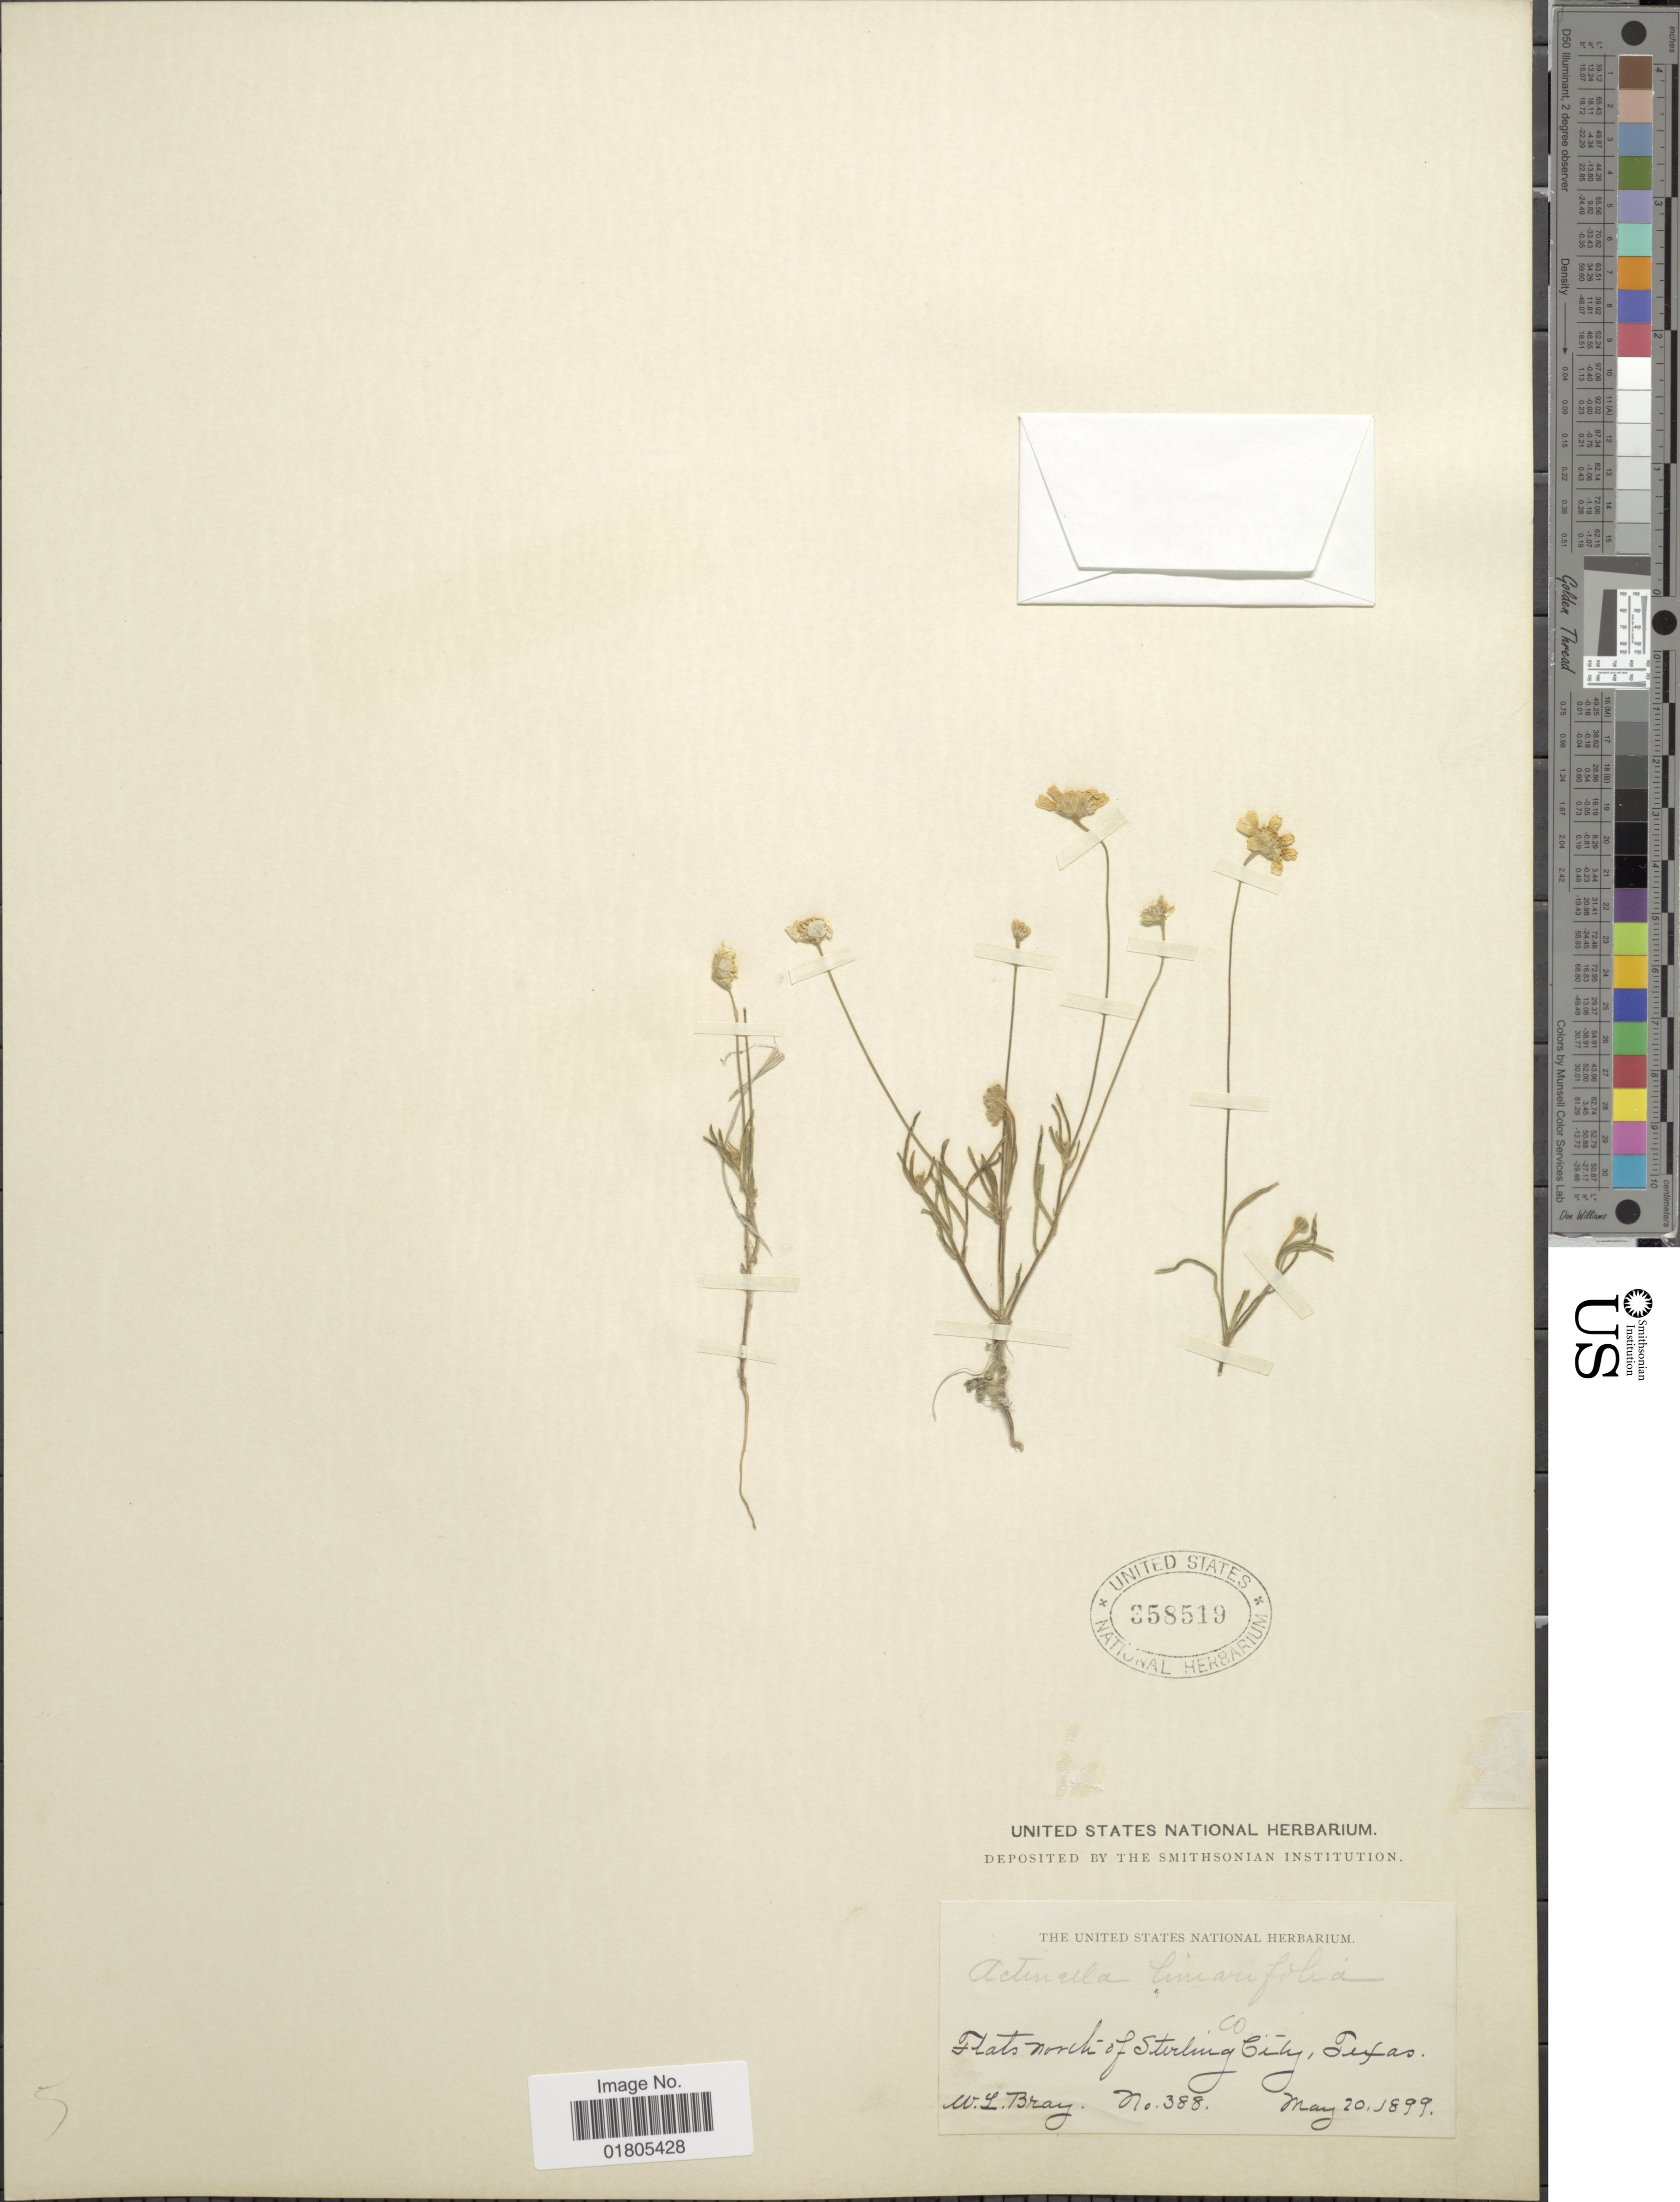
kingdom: Plantae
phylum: Tracheophyta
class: Magnoliopsida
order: Asterales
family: Asteraceae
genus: Actinea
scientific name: Actinea linearifolia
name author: (Hook.) Kuntze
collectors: W. L. Bray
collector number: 388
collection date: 1899-05-20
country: United States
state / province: Texas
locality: Flats north of Sterling City, Texas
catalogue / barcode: US 358519